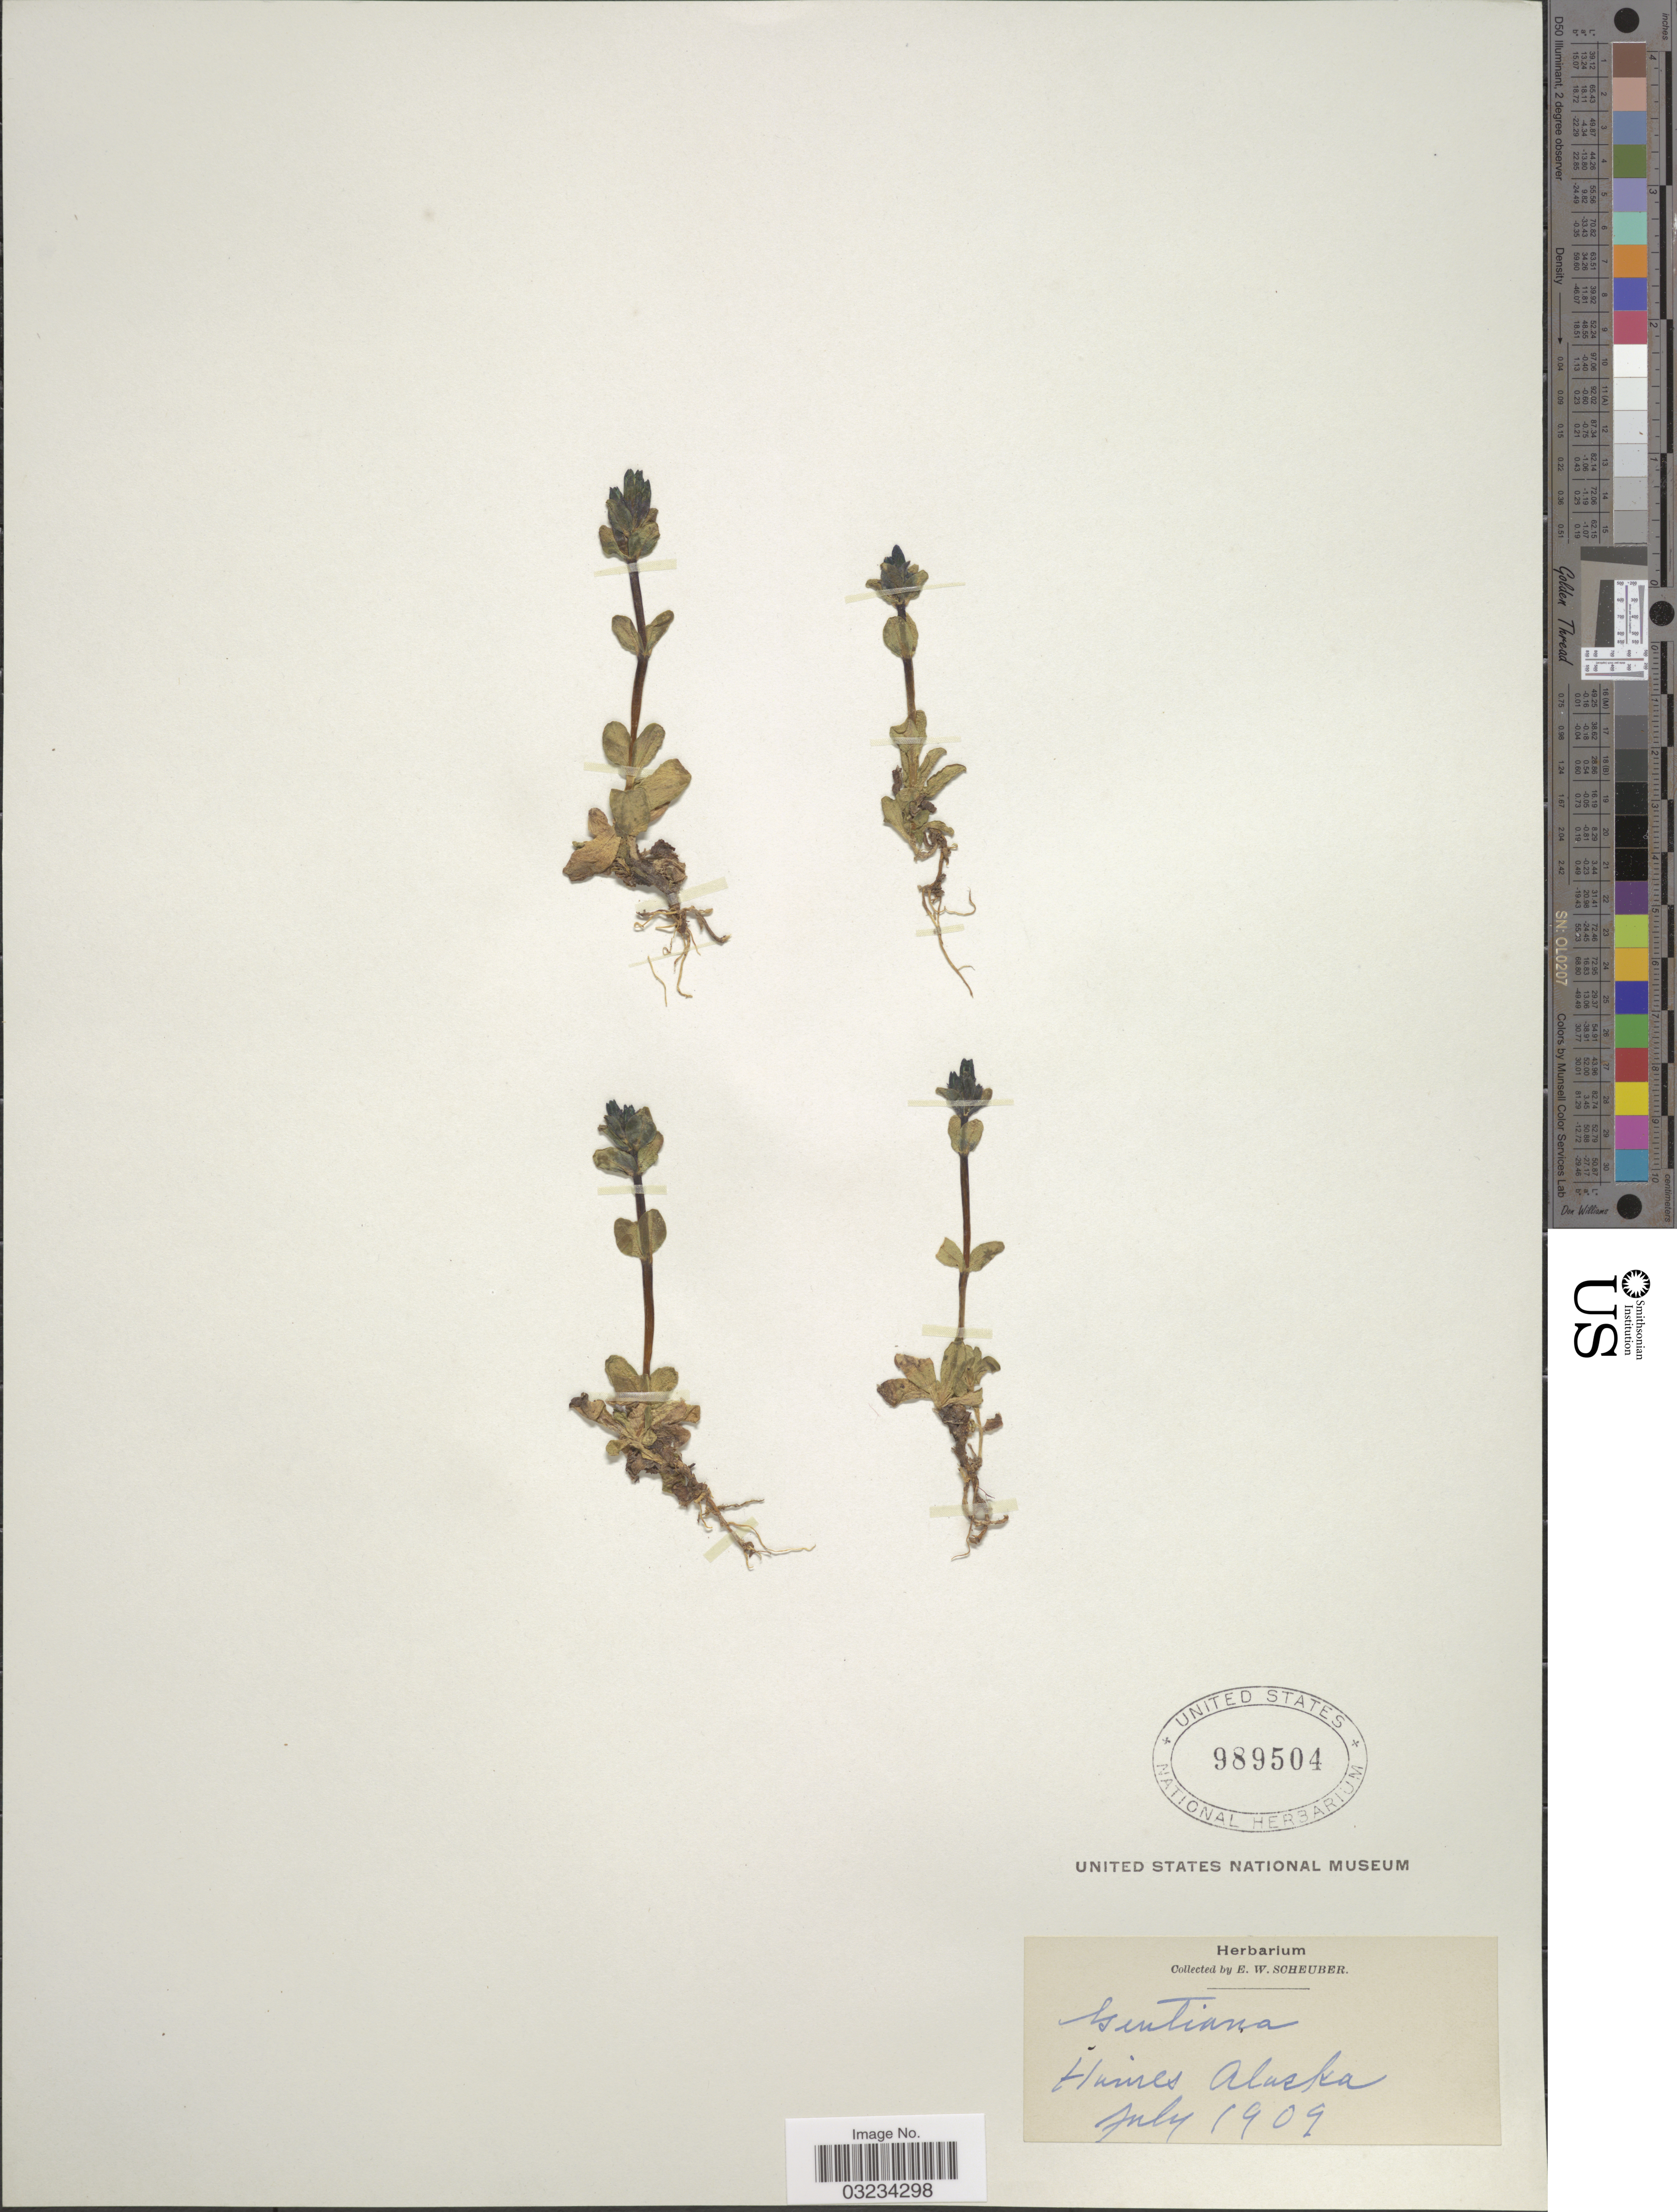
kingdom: Plantae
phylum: Tracheophyta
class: Magnoliopsida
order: Gentianales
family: Gentianaceae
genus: Gentiana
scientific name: Gentiana glauca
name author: Pall.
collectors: E. Scheuber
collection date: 1909-07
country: United States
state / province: Alaska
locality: Haines.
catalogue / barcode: US 989504